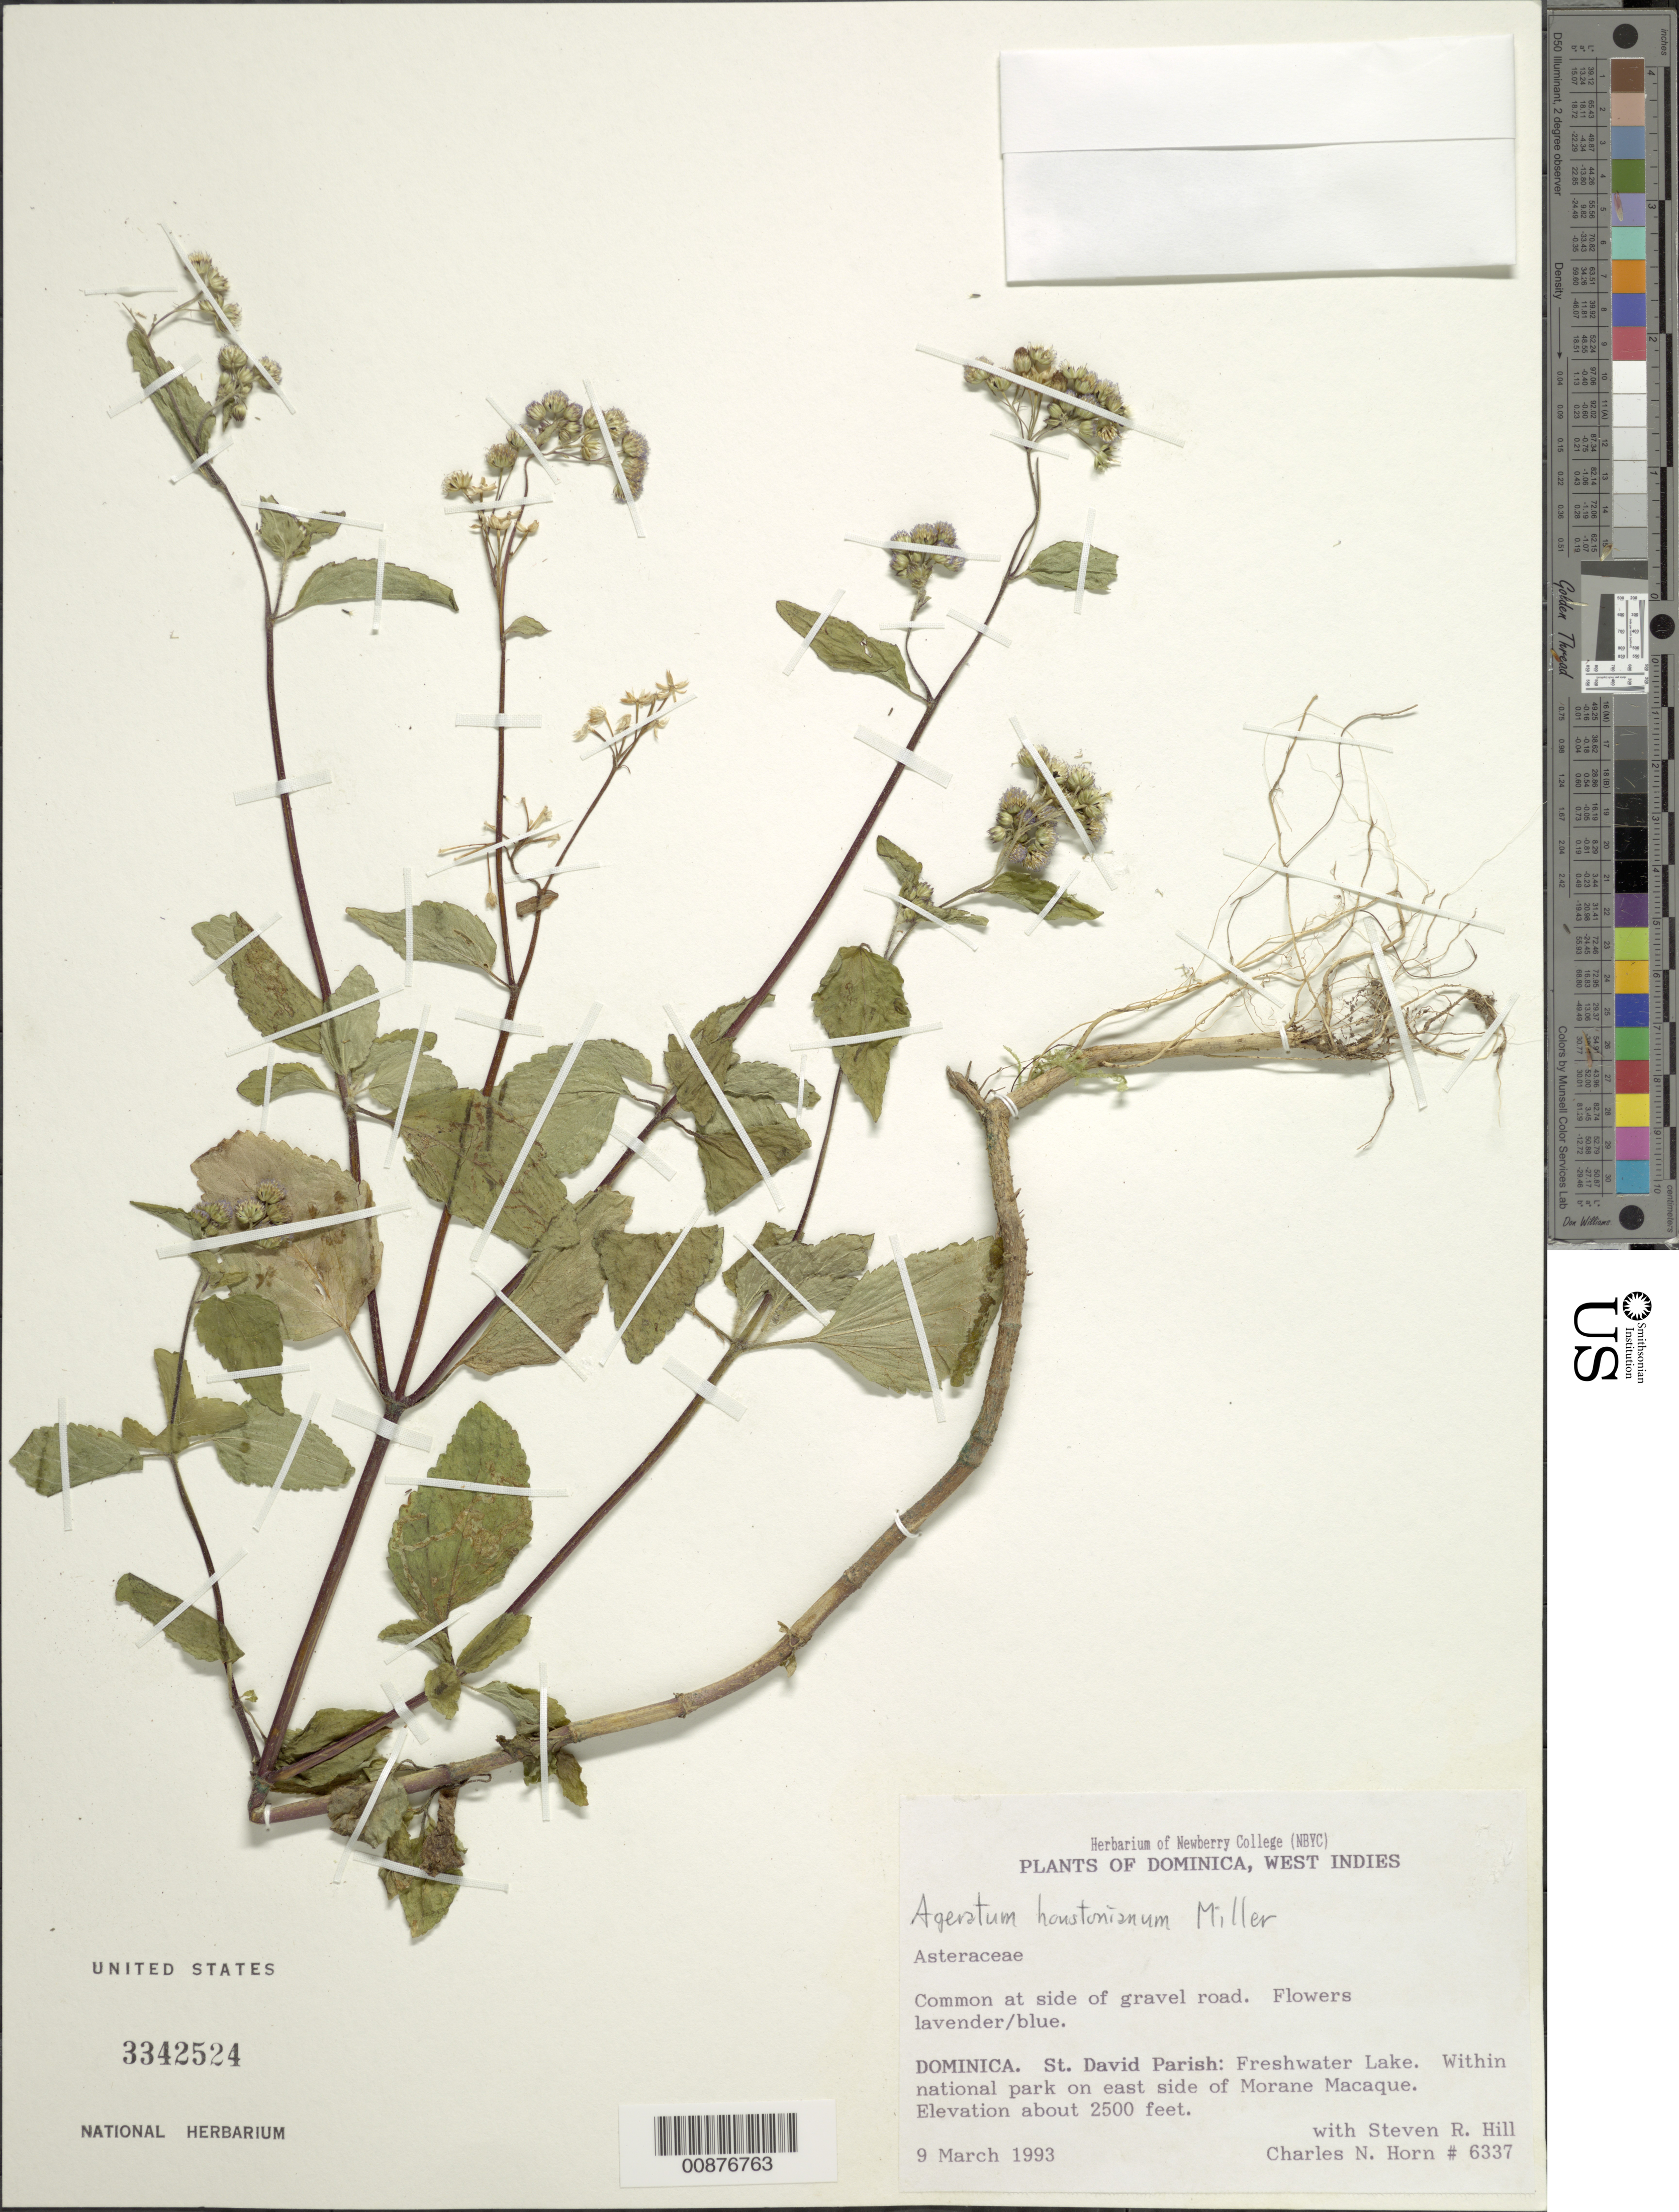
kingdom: Plantae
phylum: Tracheophyta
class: Magnoliopsida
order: Asterales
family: Asteraceae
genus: Ageratum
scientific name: Ageratum houstonianum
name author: Mill.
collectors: S. R. Hill & C. N. Horn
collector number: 6337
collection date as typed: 09 Mar 1993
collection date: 1993-03-09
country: Dominica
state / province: St. David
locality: Freshwater Lake. Within national park on east side of Morane Macaque.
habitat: At side of gravel road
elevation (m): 762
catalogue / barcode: US 3342524